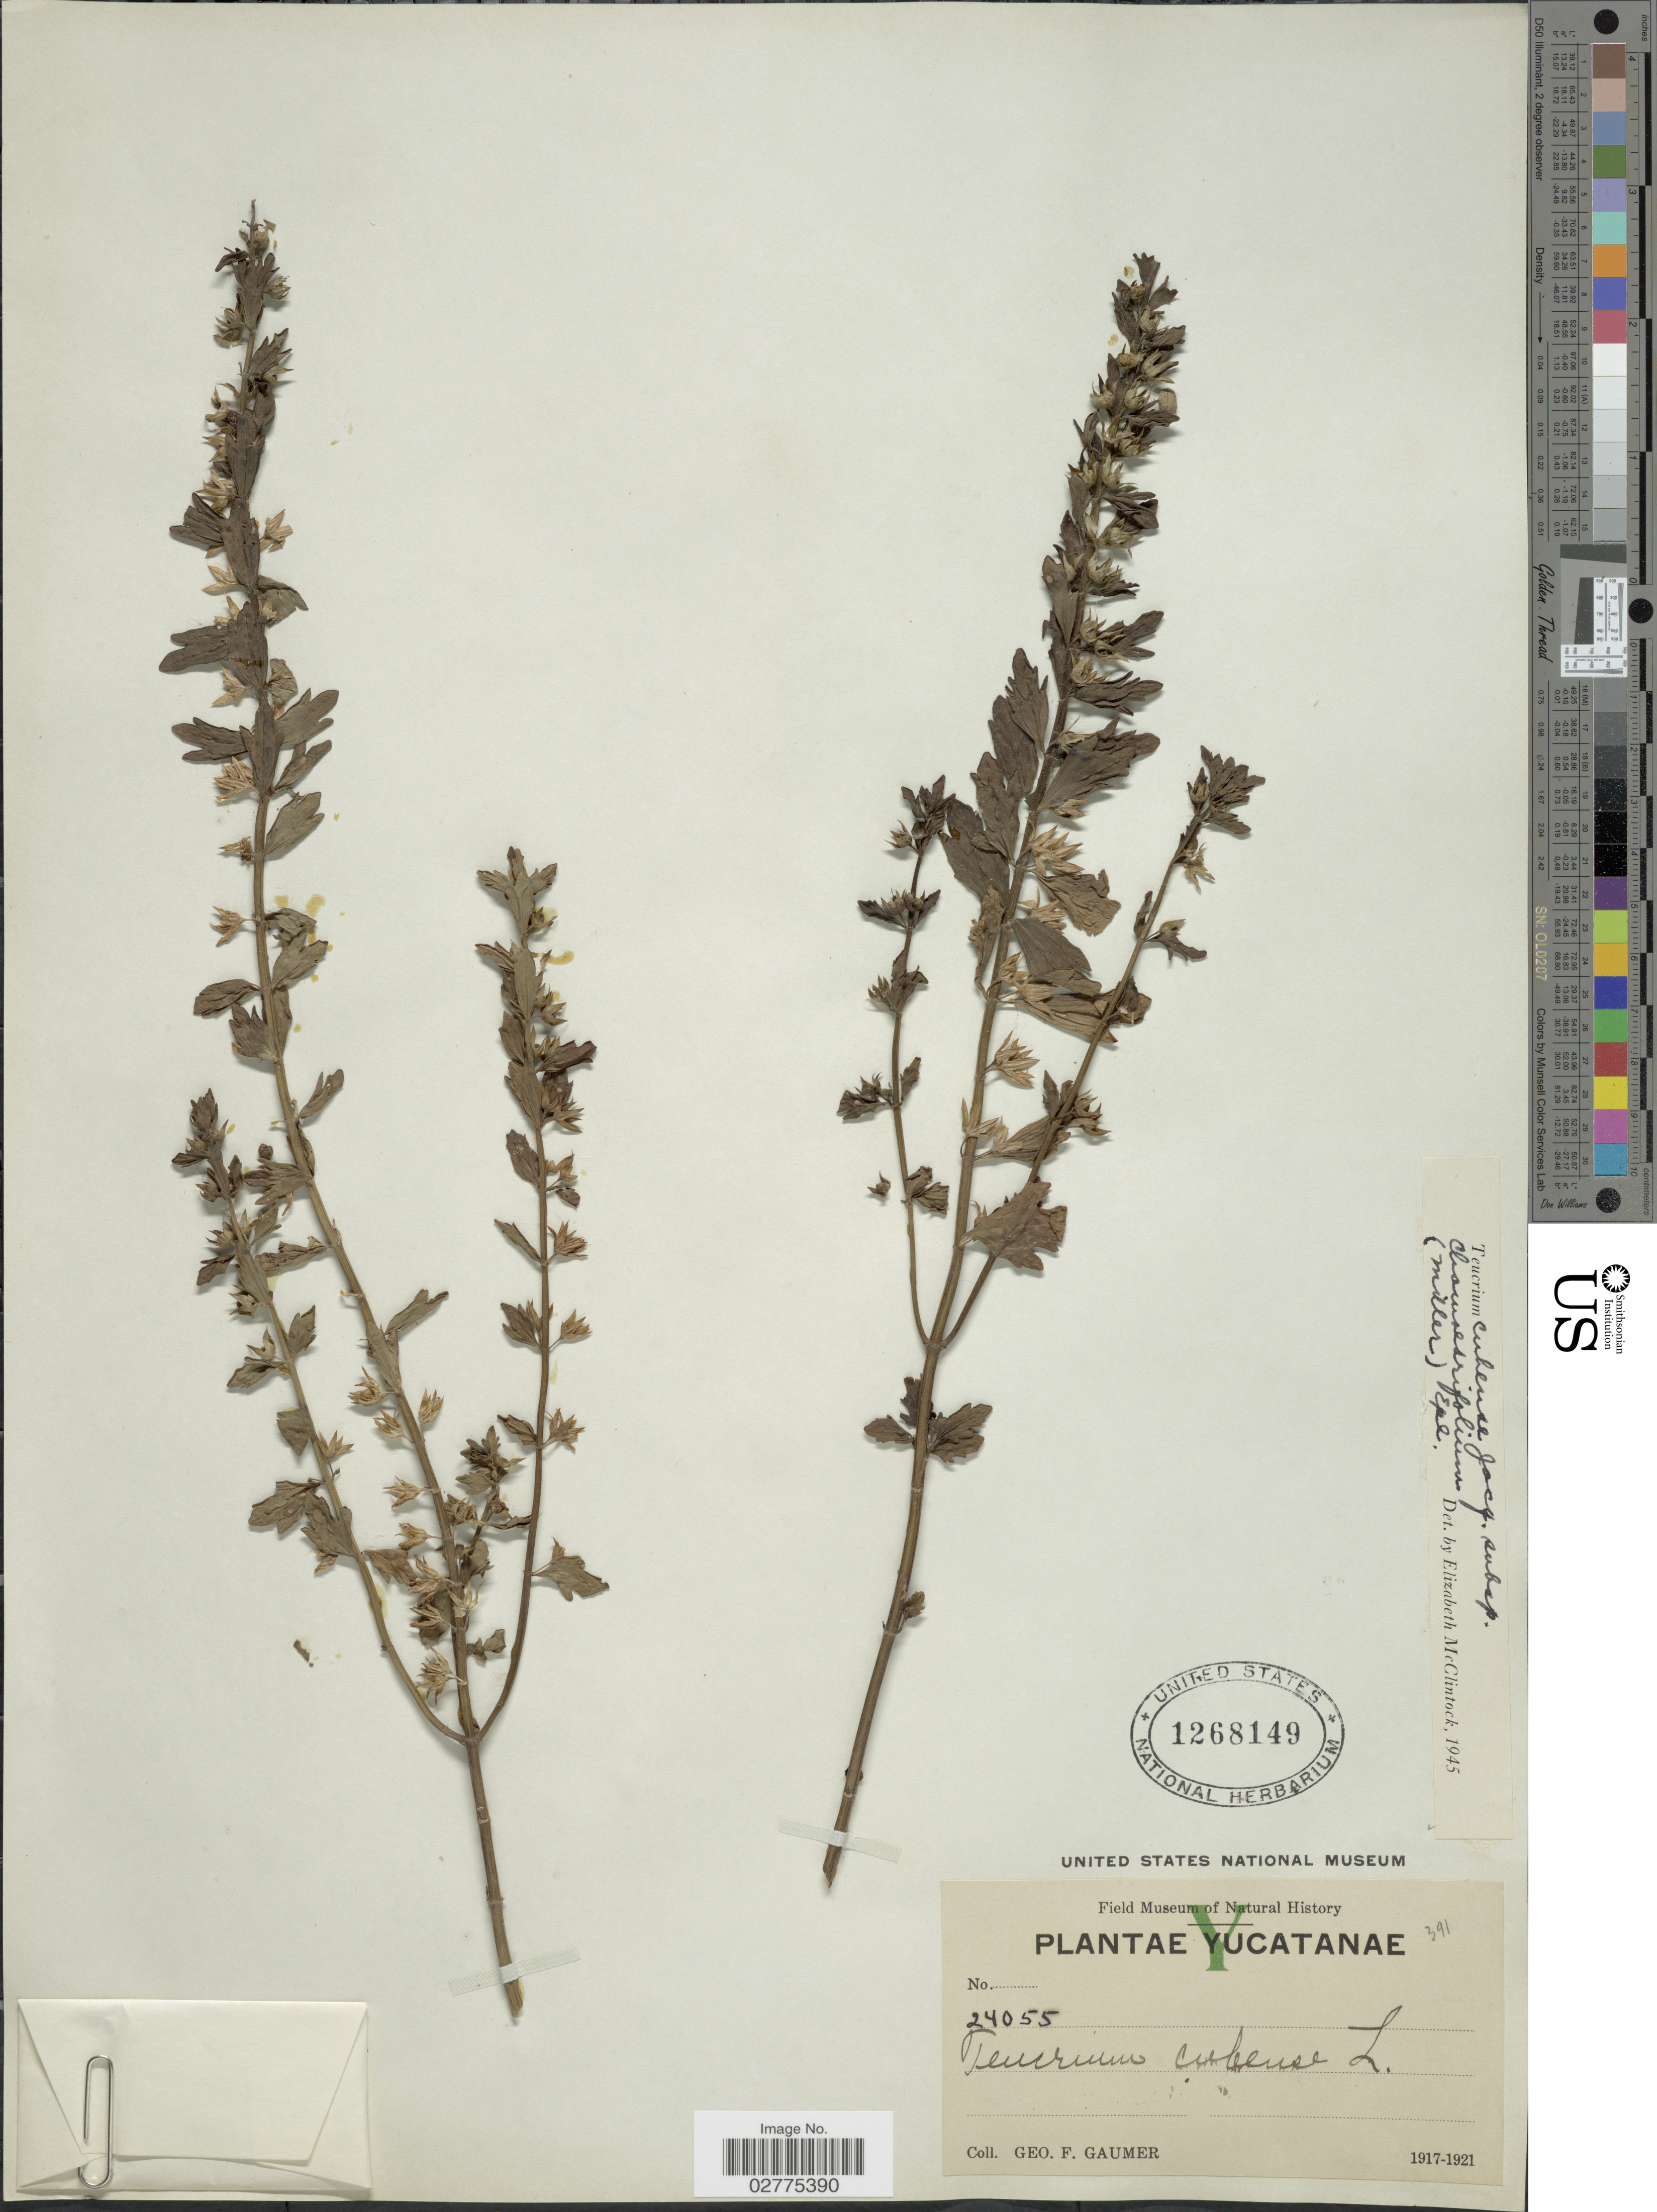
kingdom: Plantae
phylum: Tracheophyta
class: Magnoliopsida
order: Lamiales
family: Lamiaceae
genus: Teucrium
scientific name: Teucrium cubense subsp. chamaedrifolium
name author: Jacq.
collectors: G. F. Gaumer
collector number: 24055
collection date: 1917/1921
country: Mexico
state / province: Yucatán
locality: Yucatanae.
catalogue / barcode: US 1268149